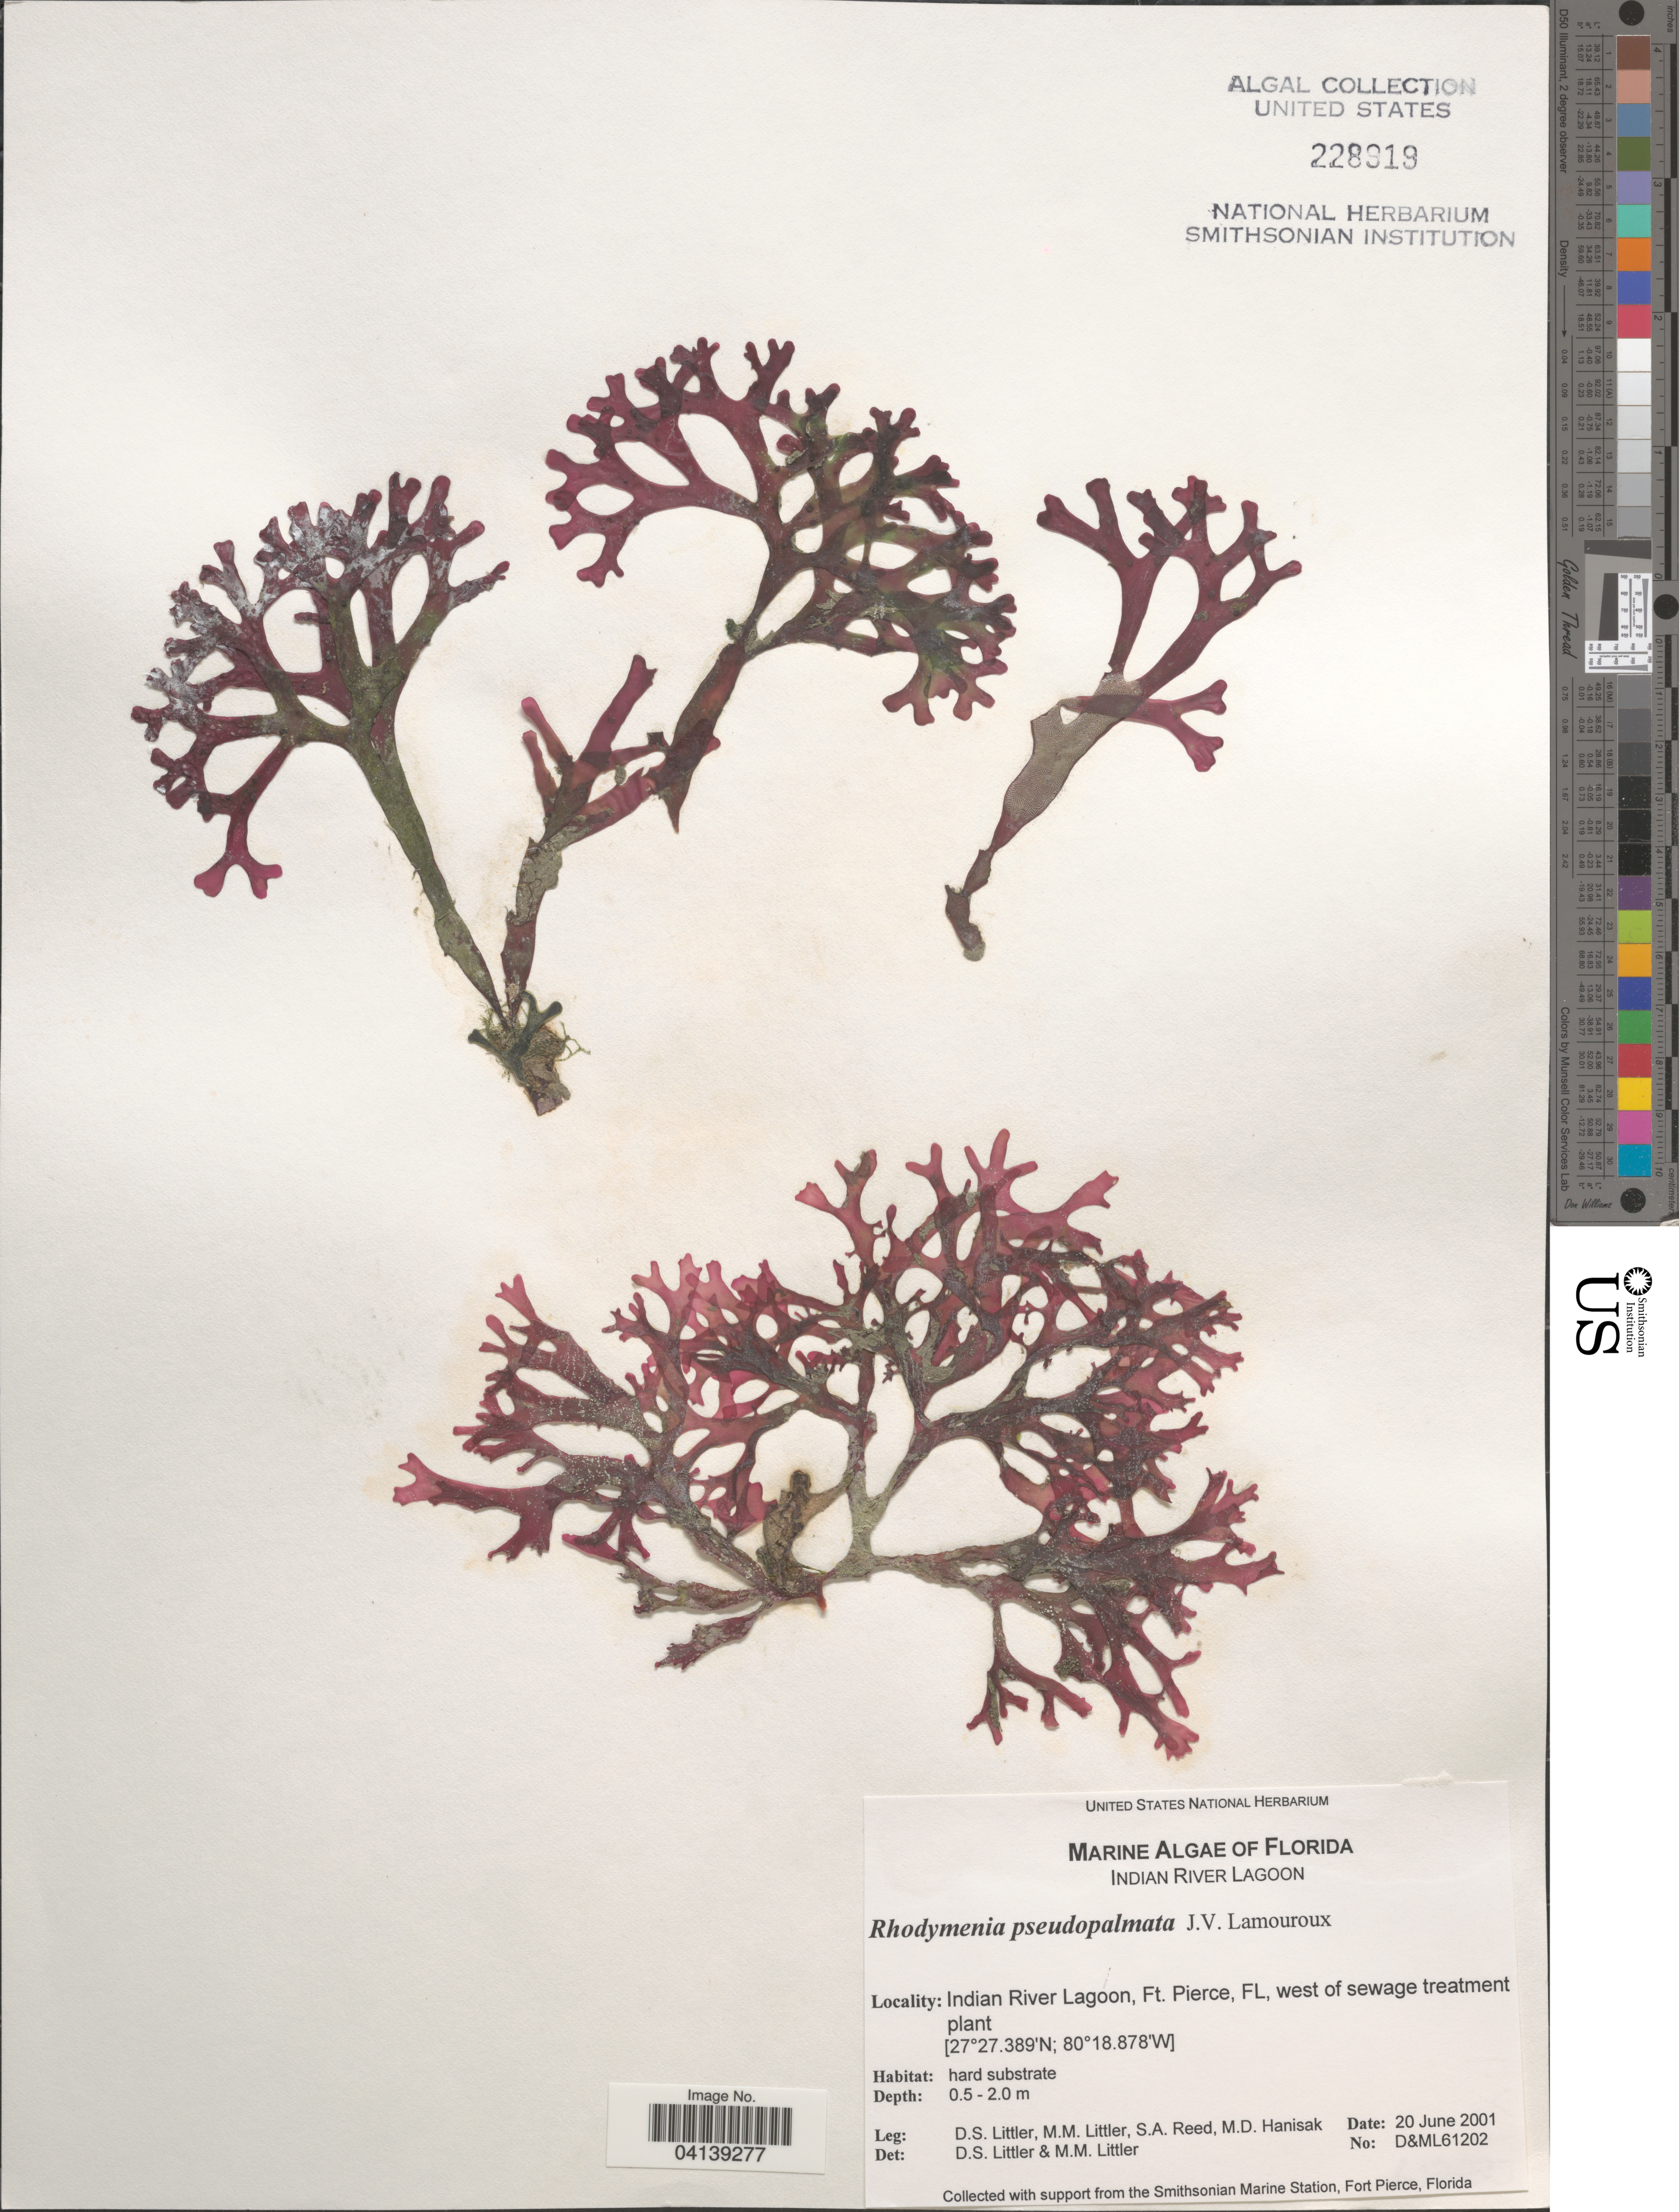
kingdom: Plantae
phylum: Rhodophyta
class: Florideophyceae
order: Rhodymeniales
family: Rhodymeniaceae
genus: Rhodymenia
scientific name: Rhodymenia pseudopalmata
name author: (J.V.Lamouroux) P.C. Silva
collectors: D. S. Littler, S. Reed & M. Hanisak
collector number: D&ML61202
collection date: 2001-06-20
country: United States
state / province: Florida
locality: Indian River Lagoon, Ft. Pierce, west of sewage treatment plant.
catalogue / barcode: US 228919